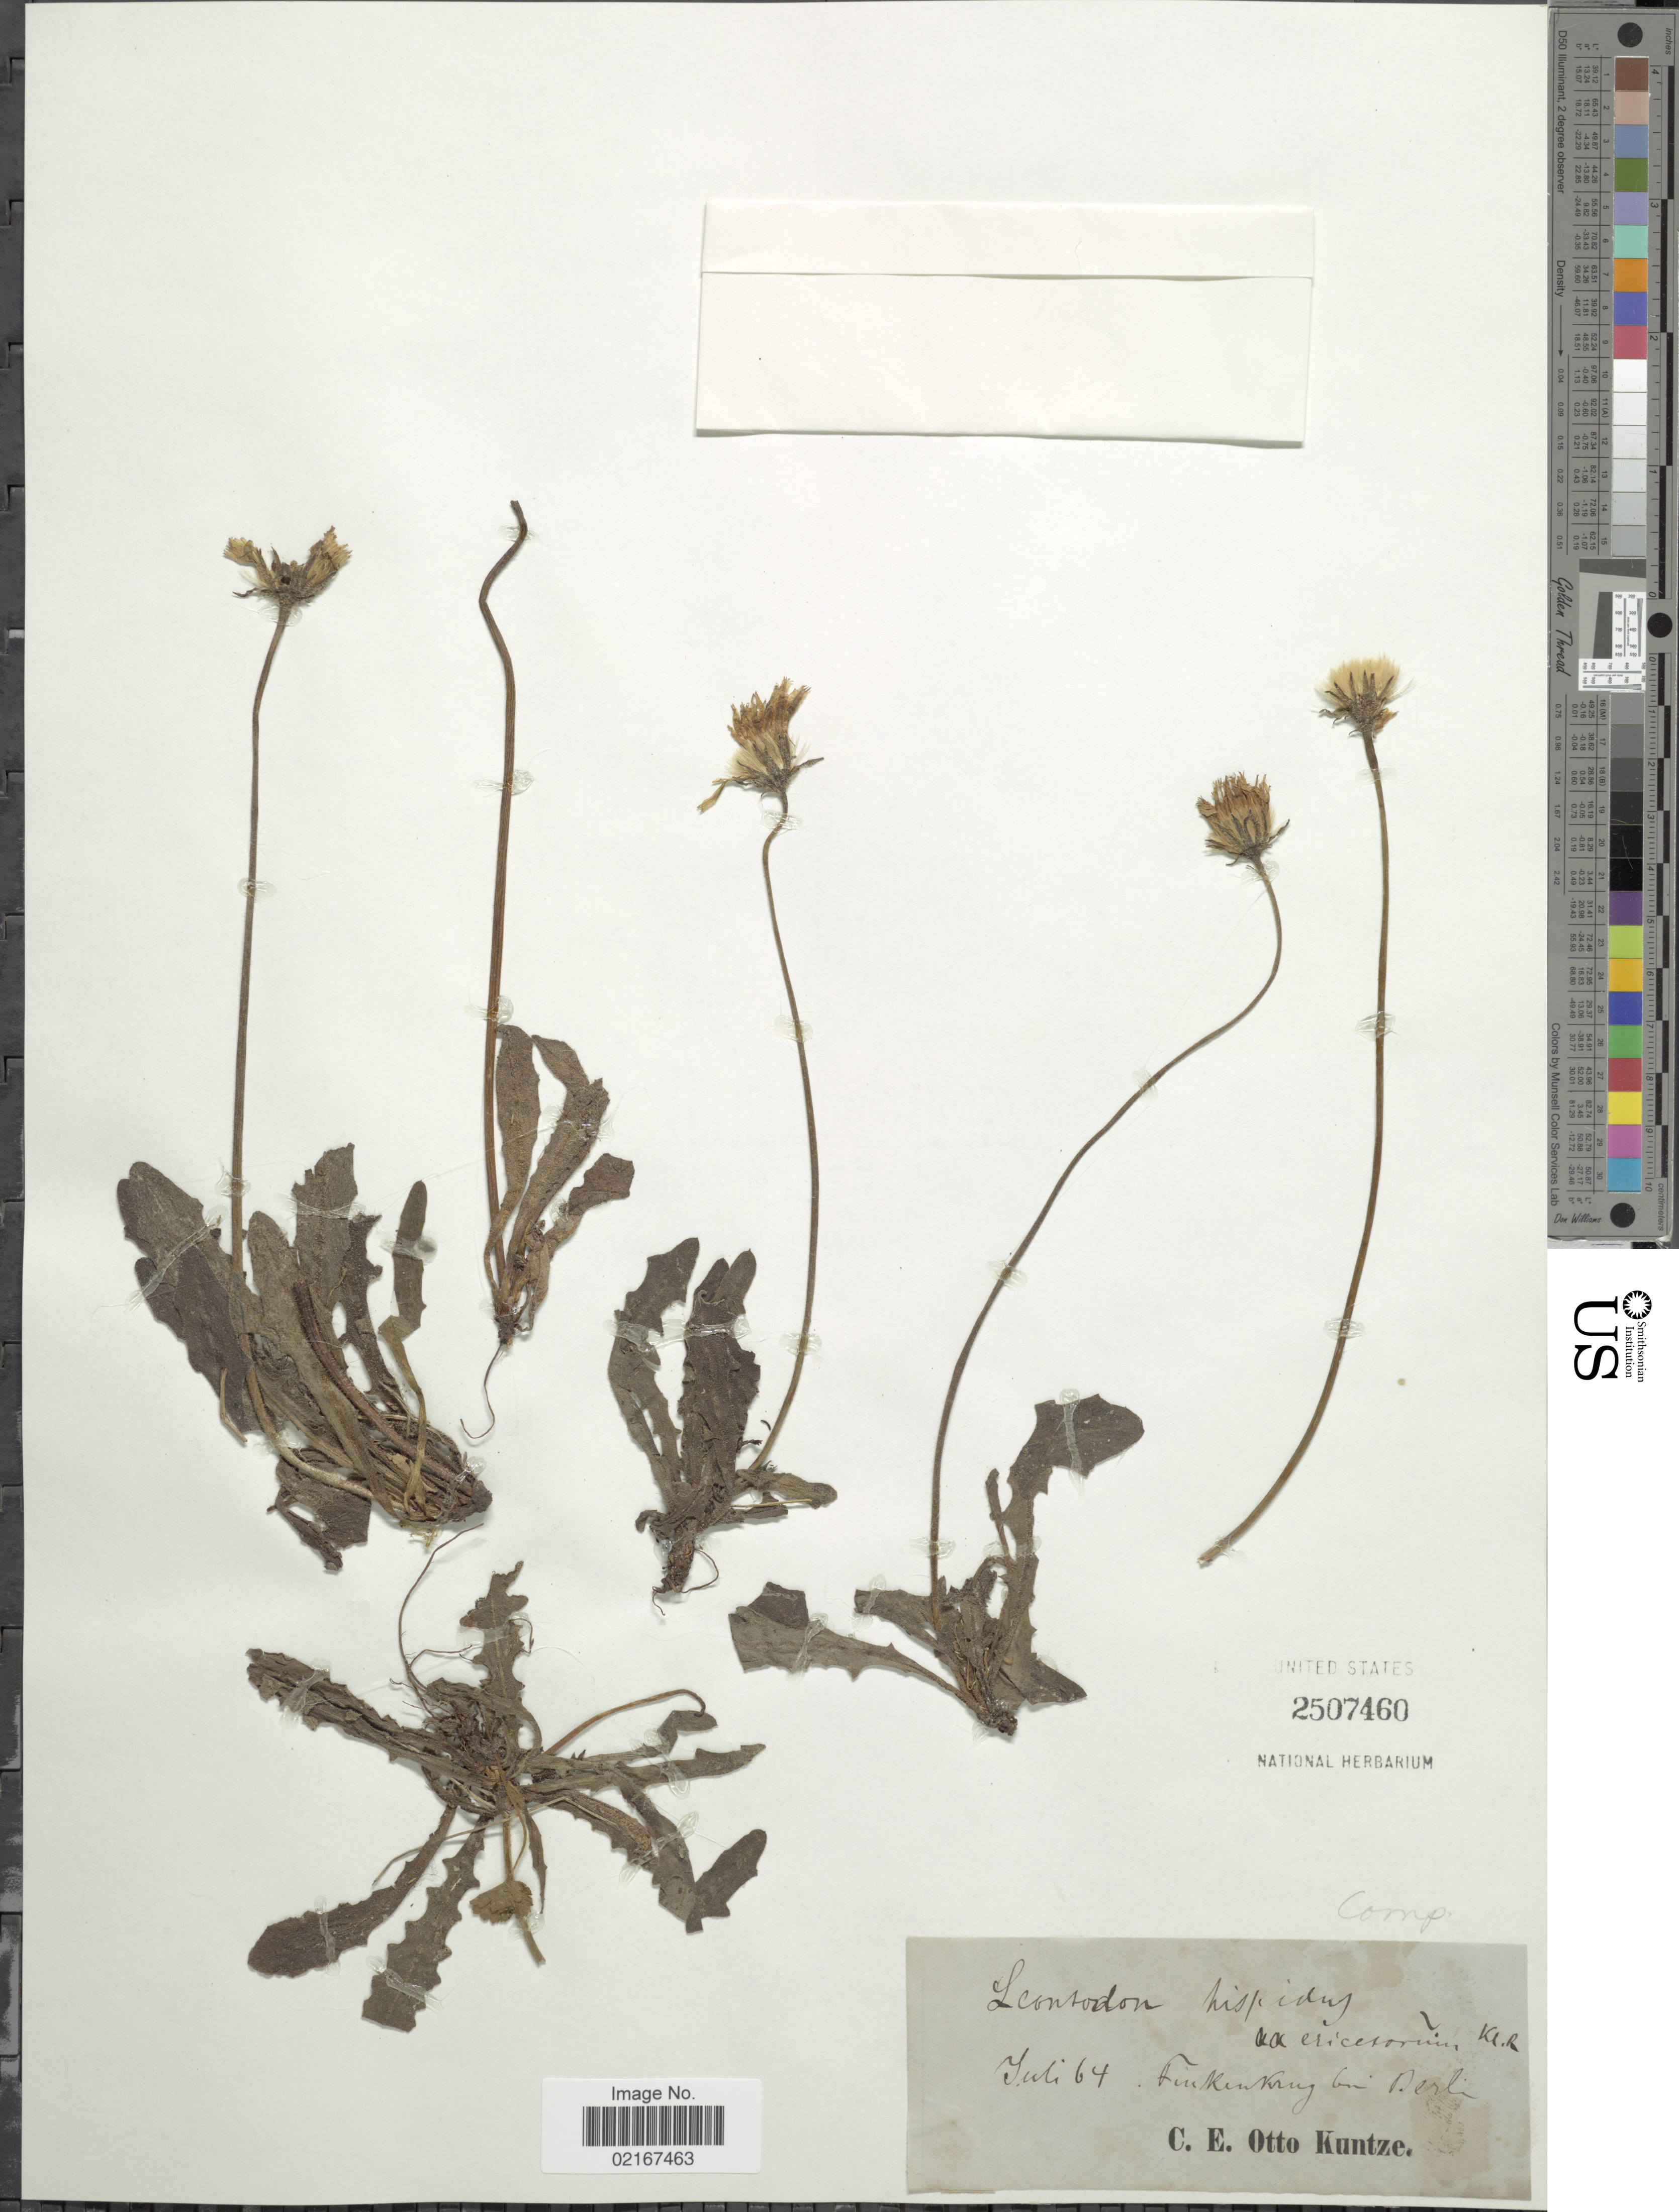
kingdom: Plantae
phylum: Tracheophyta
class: Magnoliopsida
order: Asterales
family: Asteraceae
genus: Leontodon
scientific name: Leontodon hispidus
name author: L.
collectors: C.E.O. Kuntze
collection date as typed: Transcribed d/m/y: /7/64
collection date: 1864-07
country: Germany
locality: Fuikenkrug bei Berlin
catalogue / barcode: US 2507460